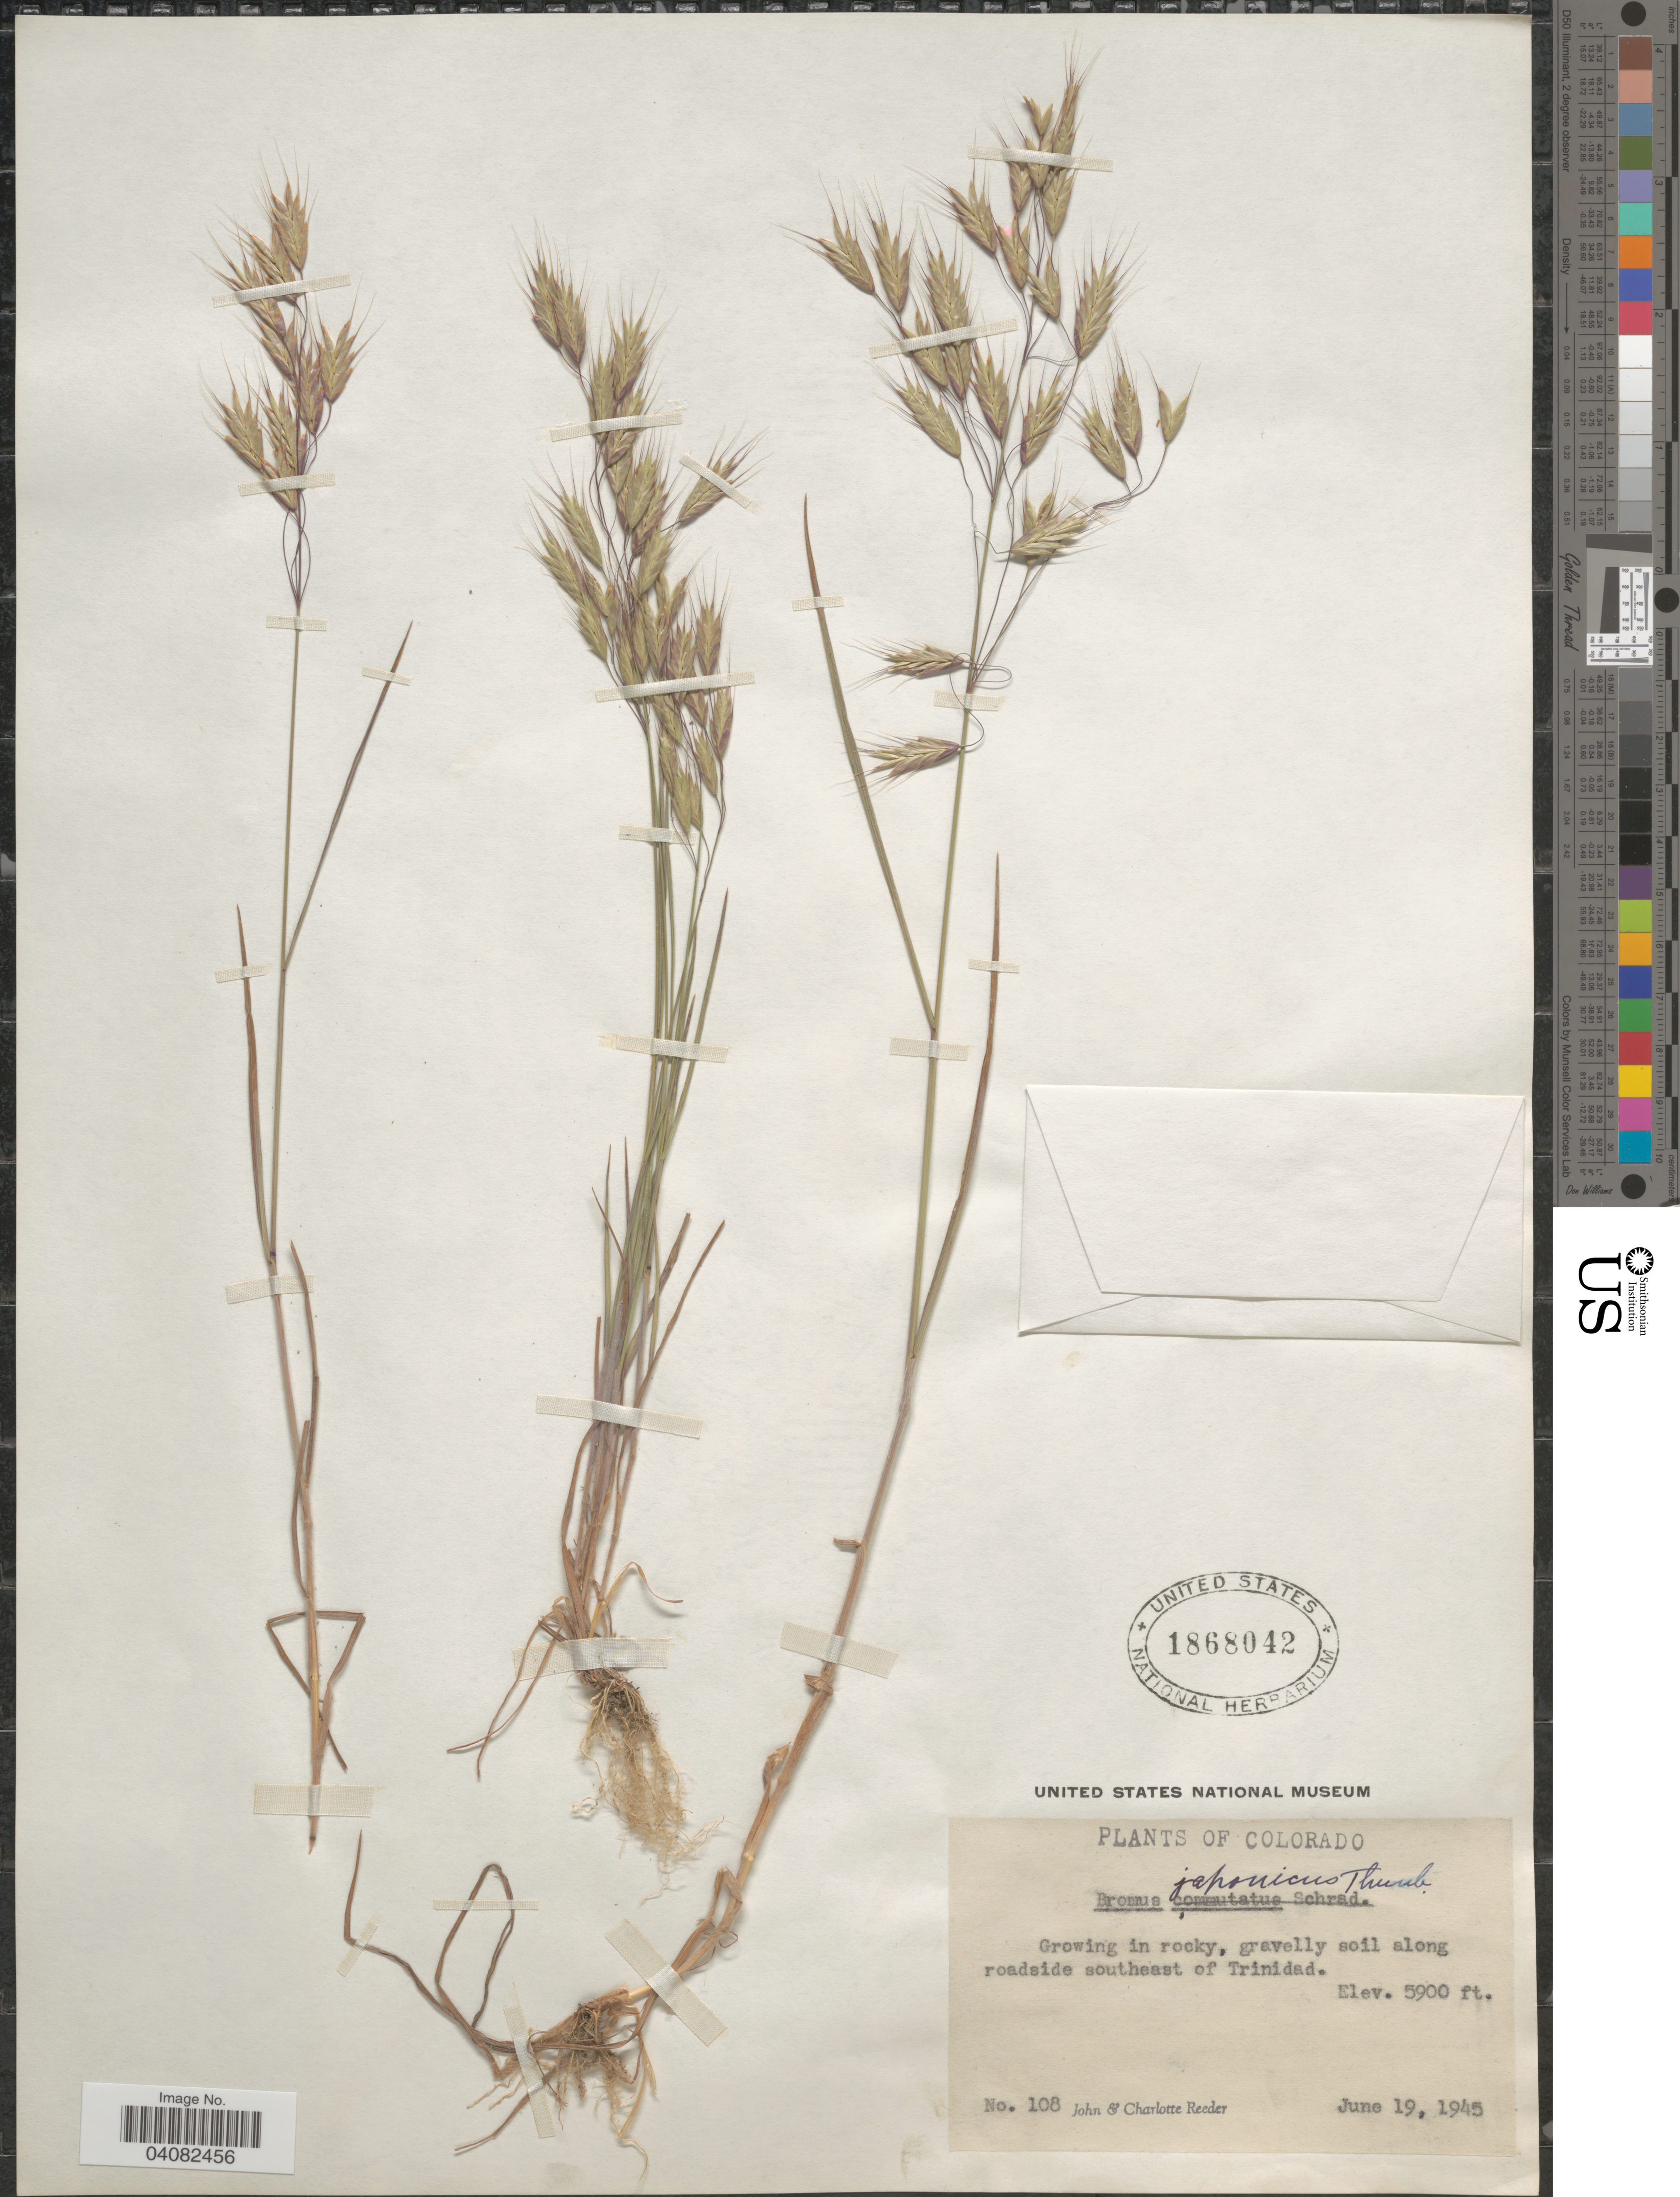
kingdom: Plantae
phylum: Tracheophyta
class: Liliopsida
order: Poales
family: Poaceae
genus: Bromus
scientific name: Bromus japonicus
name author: Houtt.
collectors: J. R. Reeder & C. G. Reeder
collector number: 108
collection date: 1945-06-19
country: United States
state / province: Colorado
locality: Growing in rocky, gravelly soil along roadside southeast of Trinidad.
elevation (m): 1798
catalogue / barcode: US 1868042